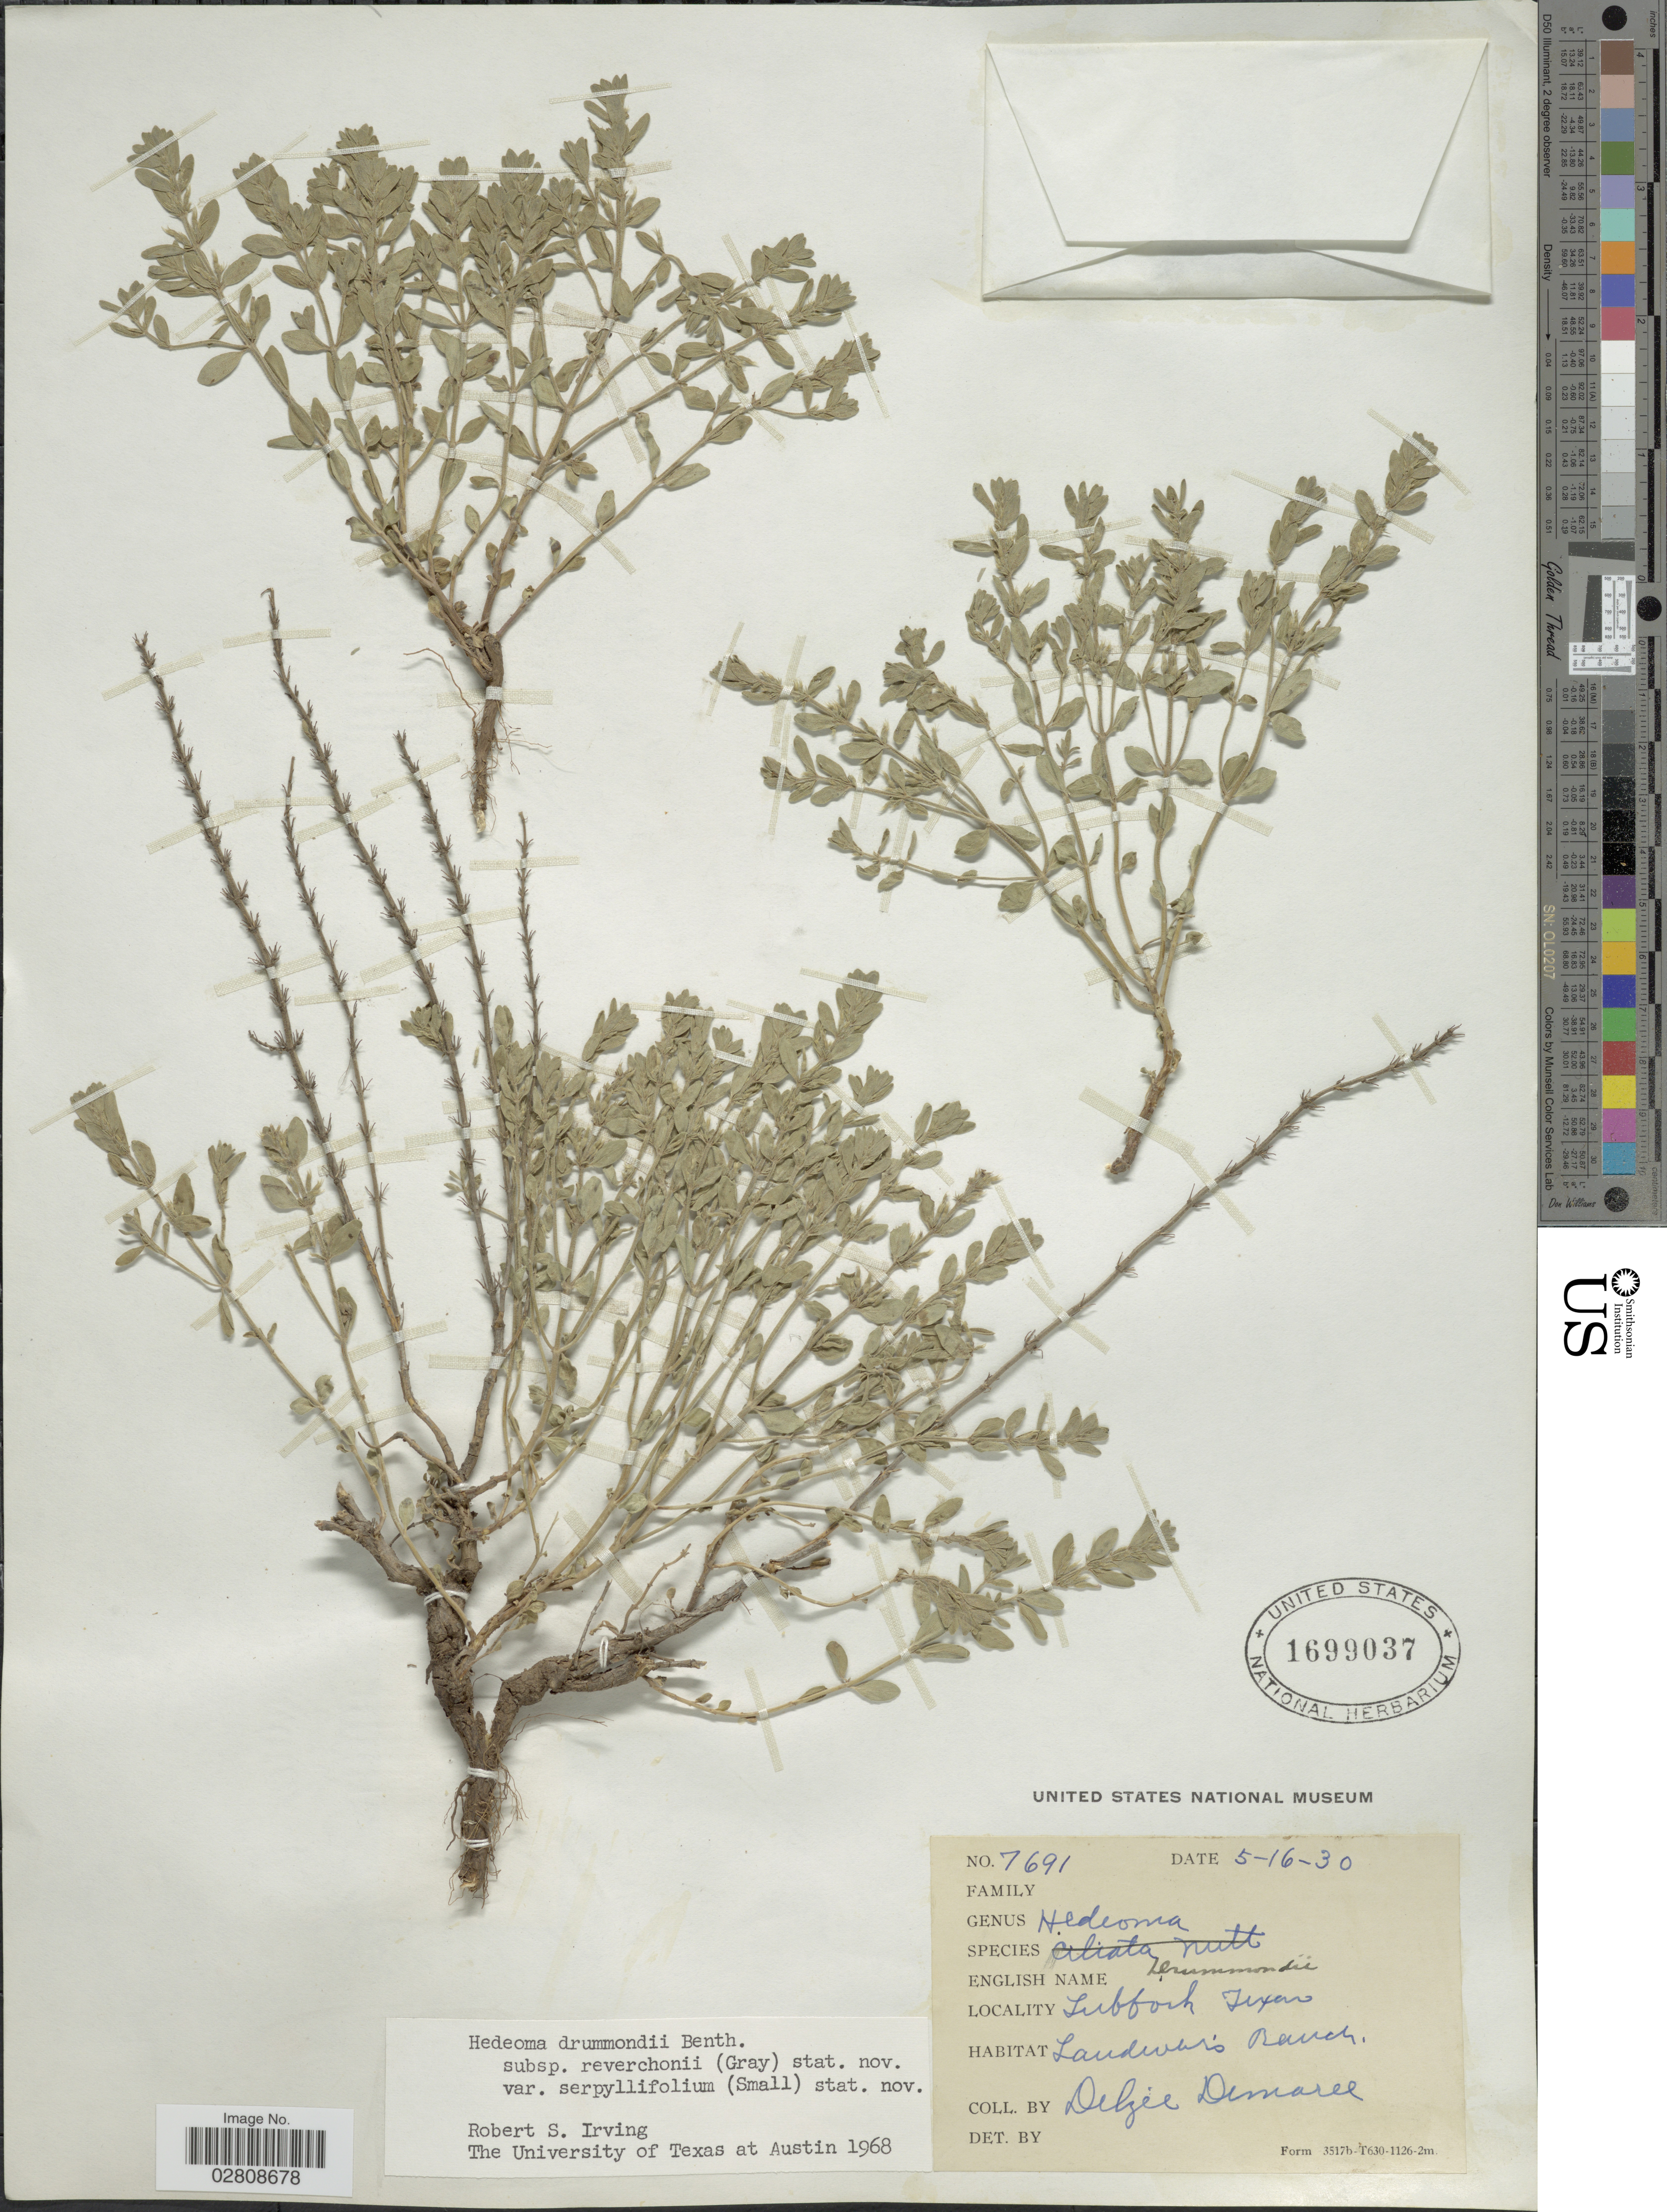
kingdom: Plantae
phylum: Tracheophyta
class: Magnoliopsida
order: Lamiales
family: Lamiaceae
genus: Hedeoma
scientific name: Hedeoma drummondii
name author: Benth.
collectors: D. Demaree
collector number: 7691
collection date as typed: Transcribed d/m/y: 16/5/30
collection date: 1930-05-16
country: United States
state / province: Texas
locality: Lubbock. Laudwars Ranch.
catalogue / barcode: US 1699037